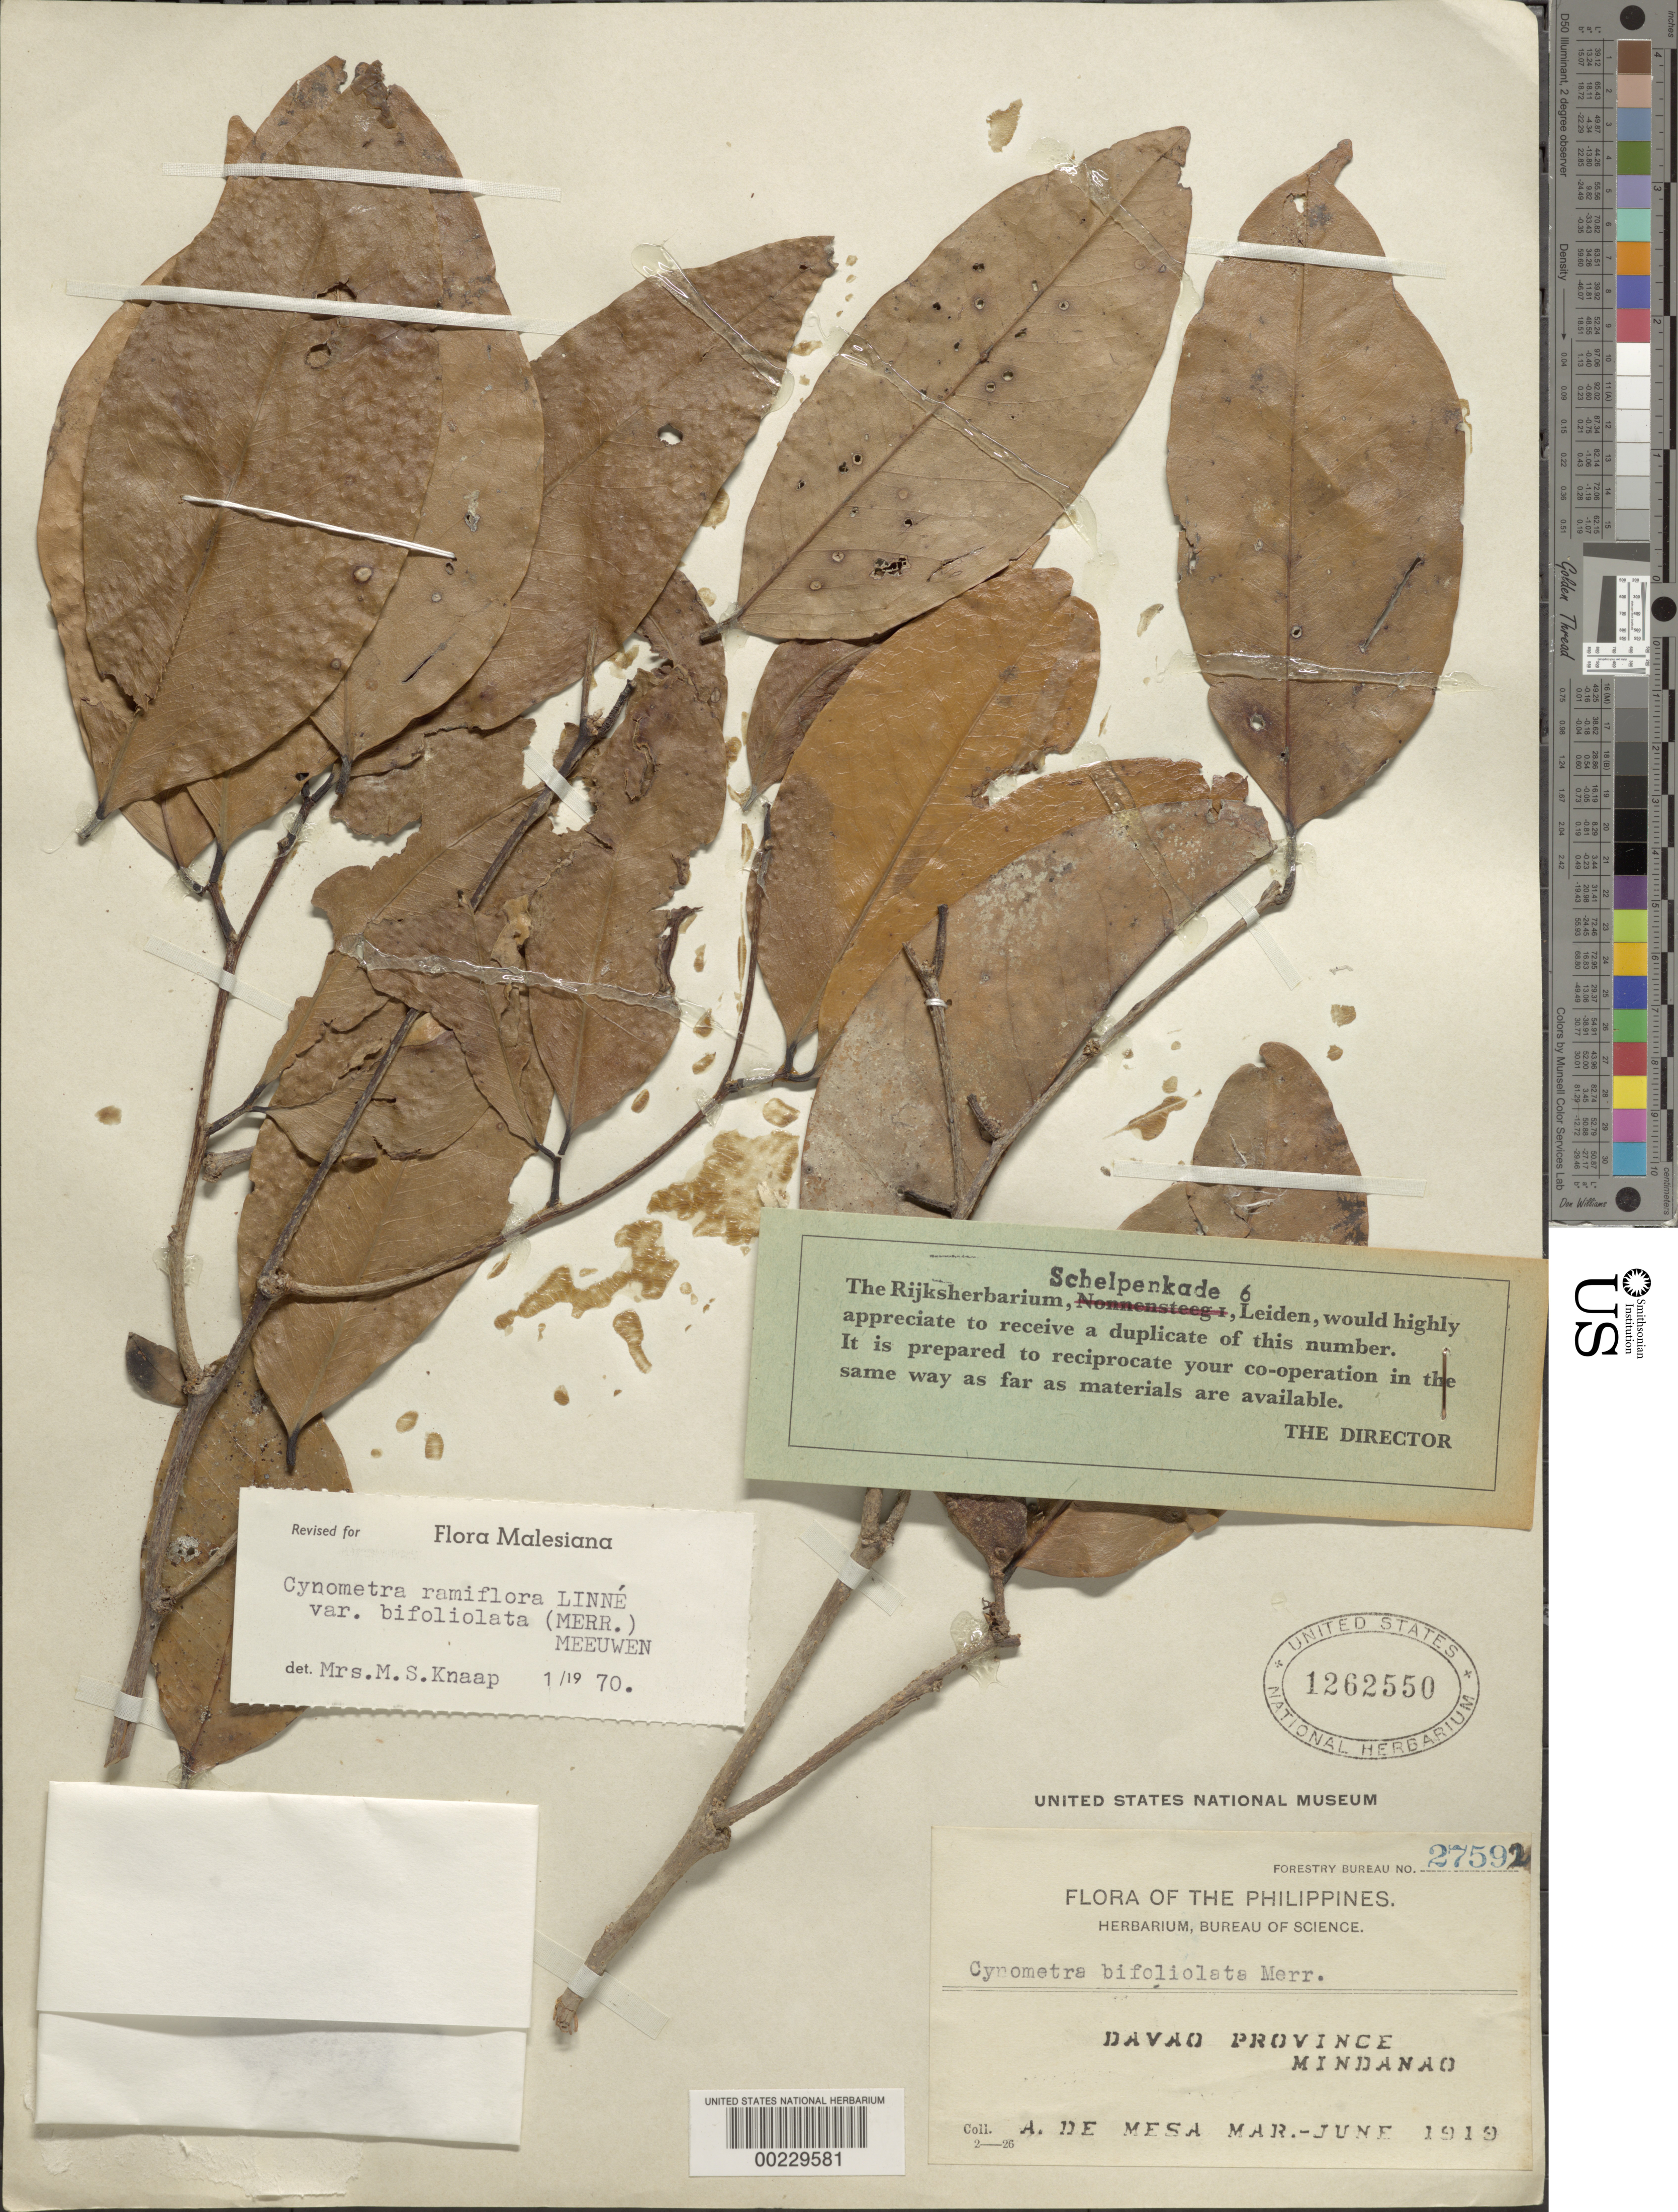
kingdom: Plantae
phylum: Tracheophyta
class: Magnoliopsida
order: Fabales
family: Fabaceae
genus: Cynometra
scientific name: Cynometra ramiflora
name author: L.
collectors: A. De Mesa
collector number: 27592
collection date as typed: Mar 1919 to -- Jun 1919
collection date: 1919-03/1919-06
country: Philippines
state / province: Davao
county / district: Davao del Norte / Davao del Sur / Davao Oriental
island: Mindanao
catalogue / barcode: US 1262550